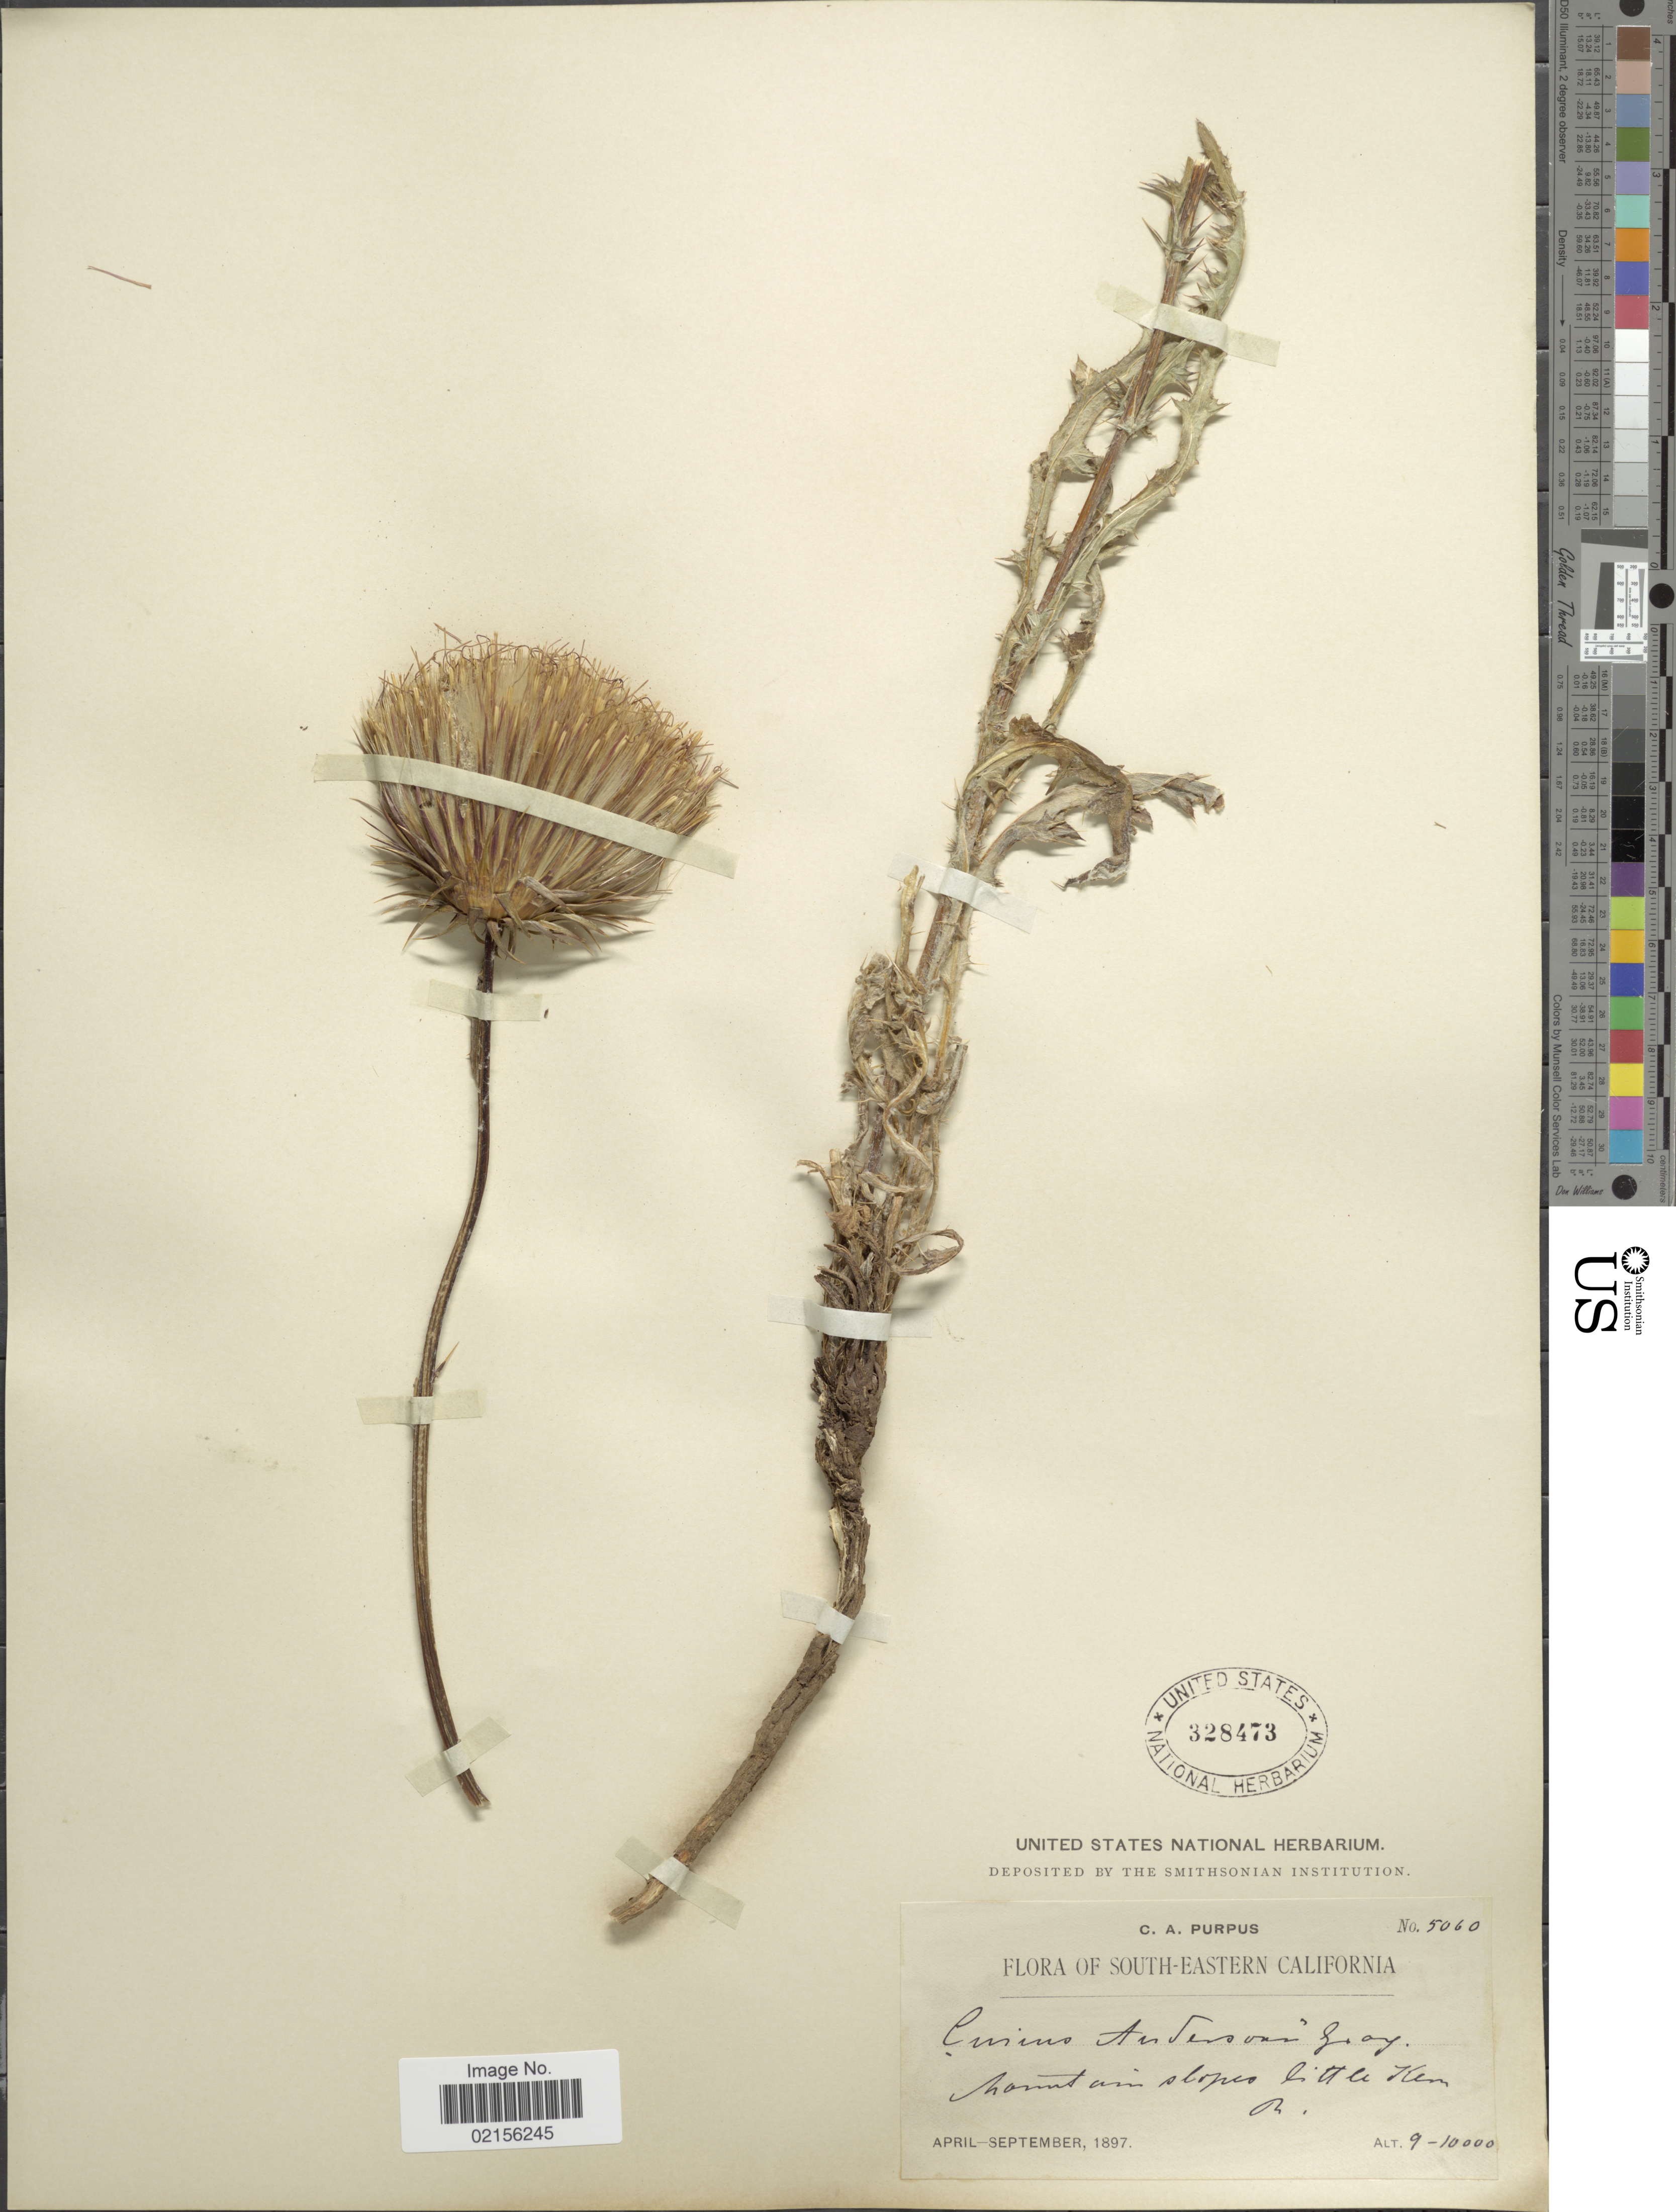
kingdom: Plantae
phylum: Tracheophyta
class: Magnoliopsida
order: Asterales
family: Asteraceae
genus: Cirsium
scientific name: Cirsium andersonii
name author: (A. Gray) Petr.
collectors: C. A. Purpus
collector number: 5060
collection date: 1897-04/1897-09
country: United States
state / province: California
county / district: Kern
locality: South-Eastern California, Mountain slopes Little Kern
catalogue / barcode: US 328473